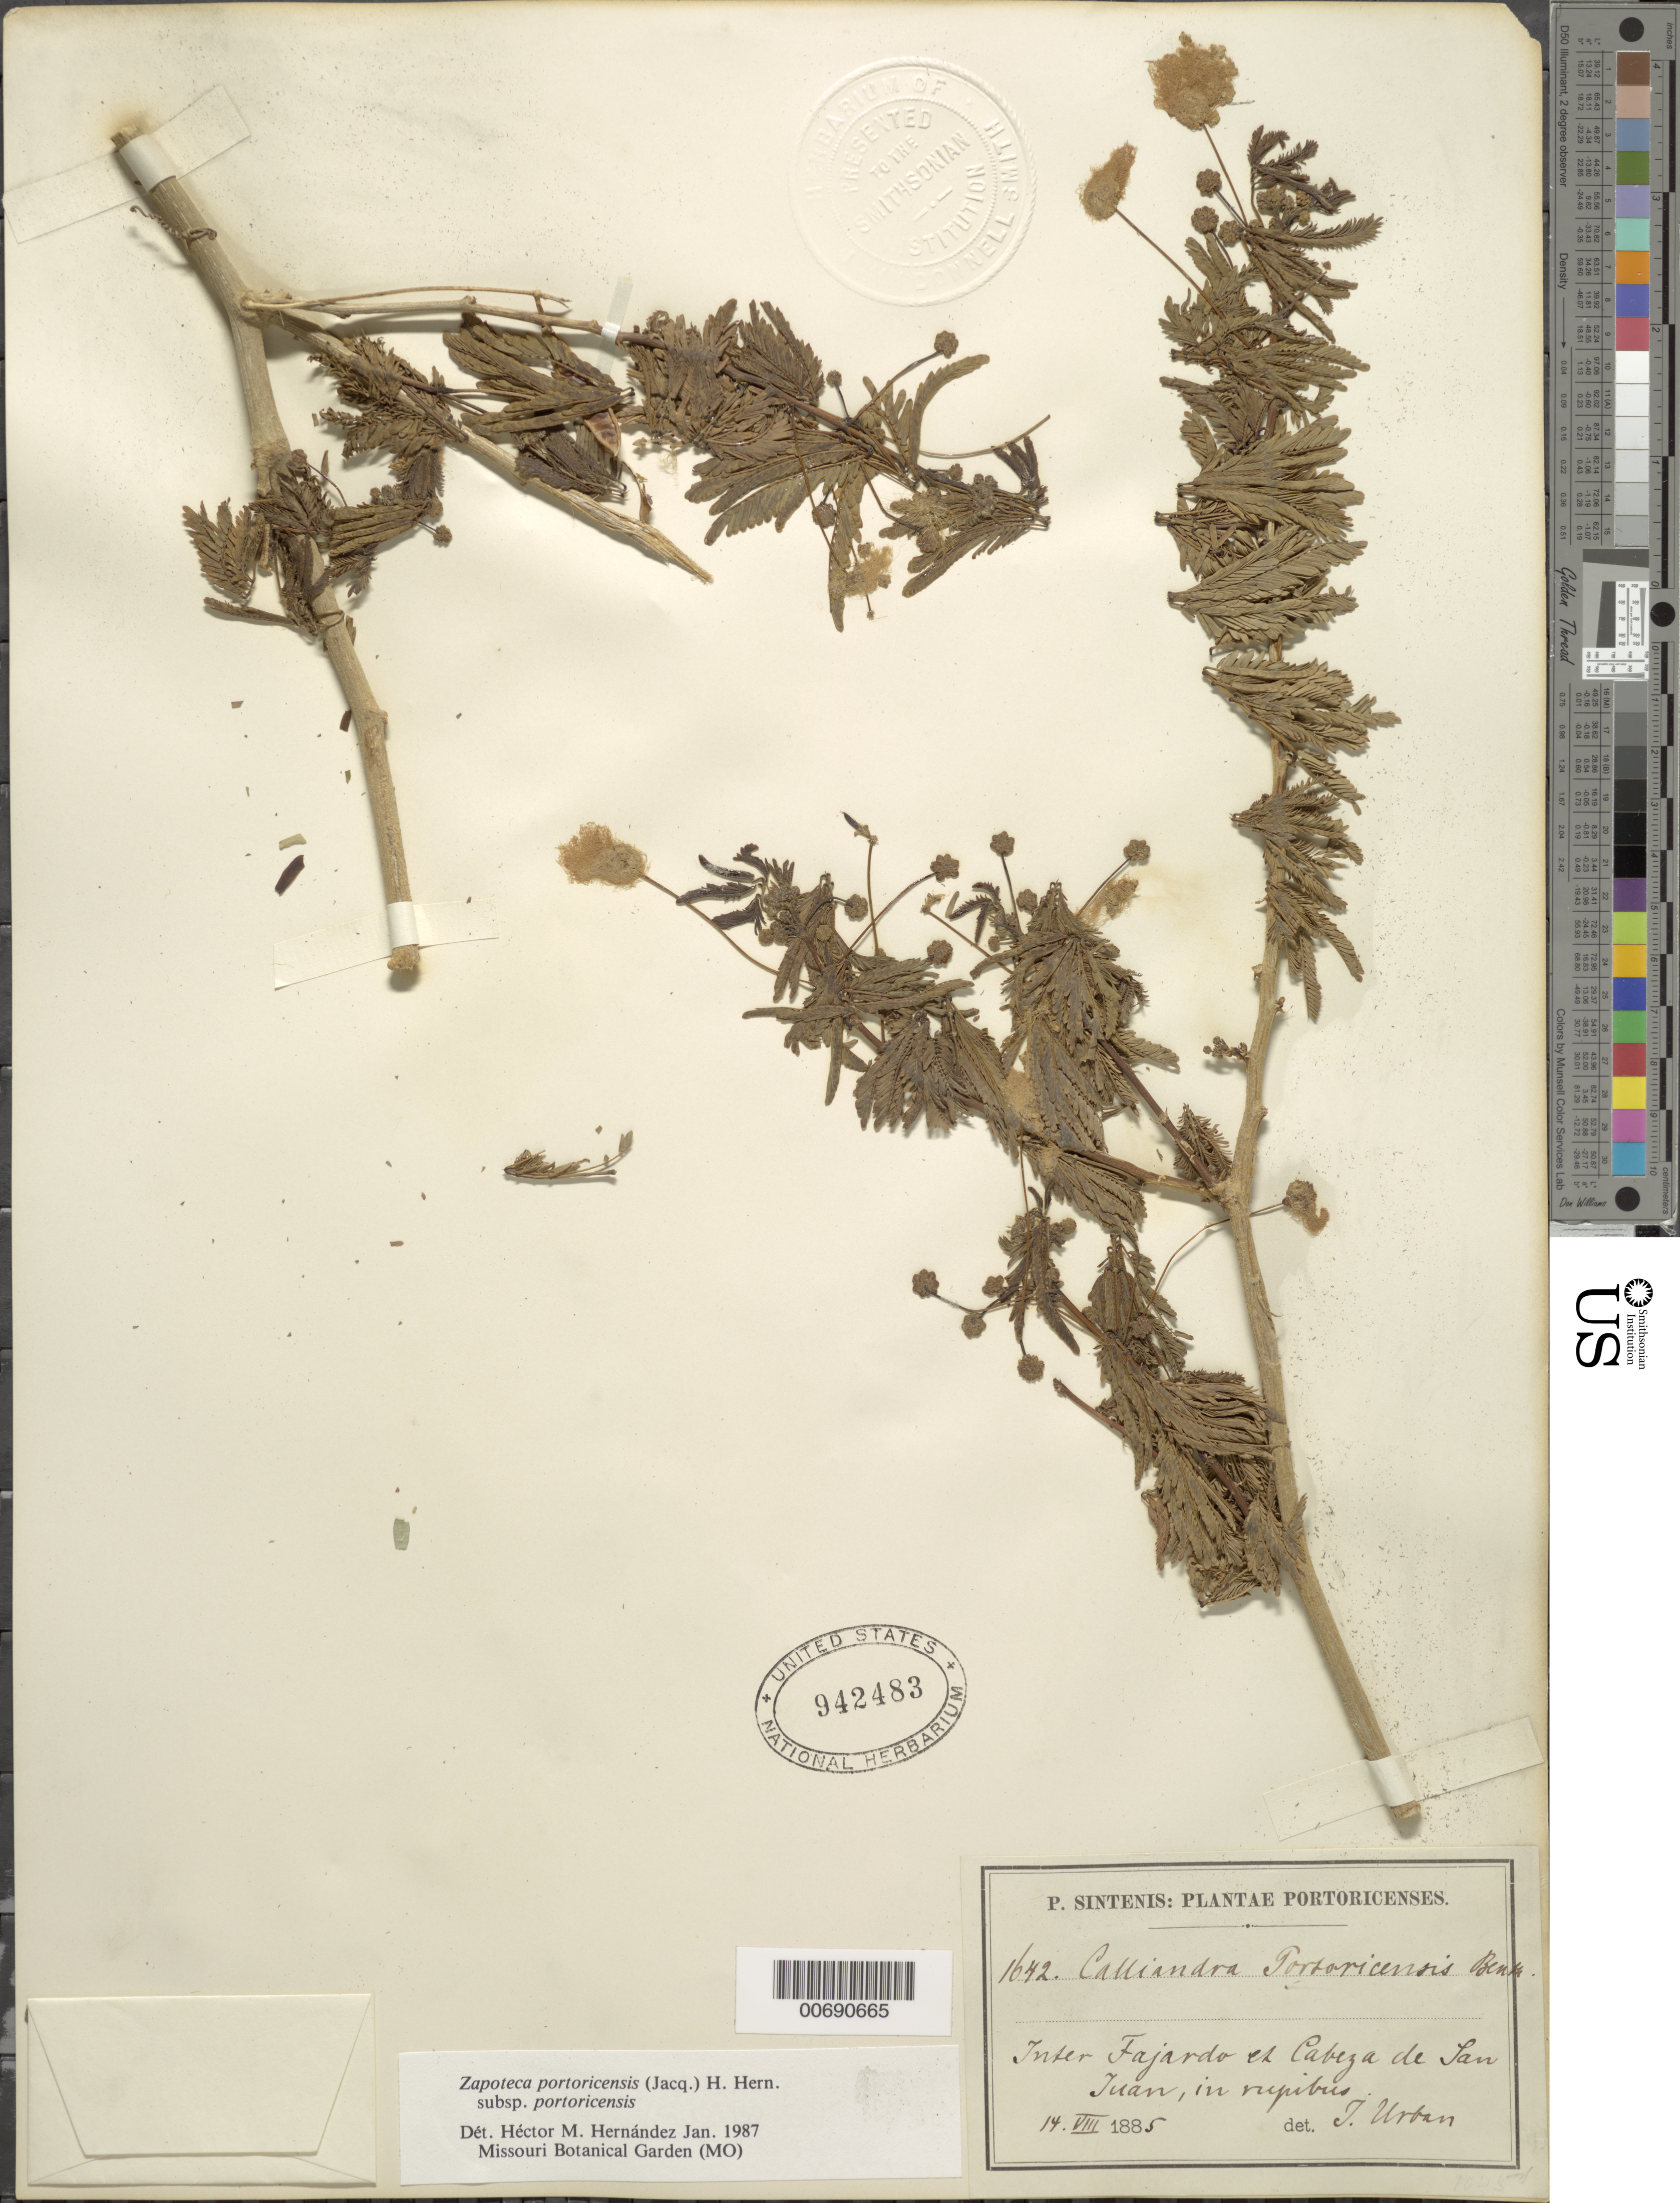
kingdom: Plantae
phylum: Tracheophyta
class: Magnoliopsida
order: Fabales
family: Fabaceae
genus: Zapoteca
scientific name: Zapoteca portoricensis subsp. portoricensis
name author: (Jacq.) H.M. Hern.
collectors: P. Sintenis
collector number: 1642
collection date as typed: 14 Aug 1885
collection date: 1885-08-14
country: Puerto Rico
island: Greater Antilles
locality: Inter Fajardo et Cabeza de San Juan.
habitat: in rupibus.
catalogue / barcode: US 942483